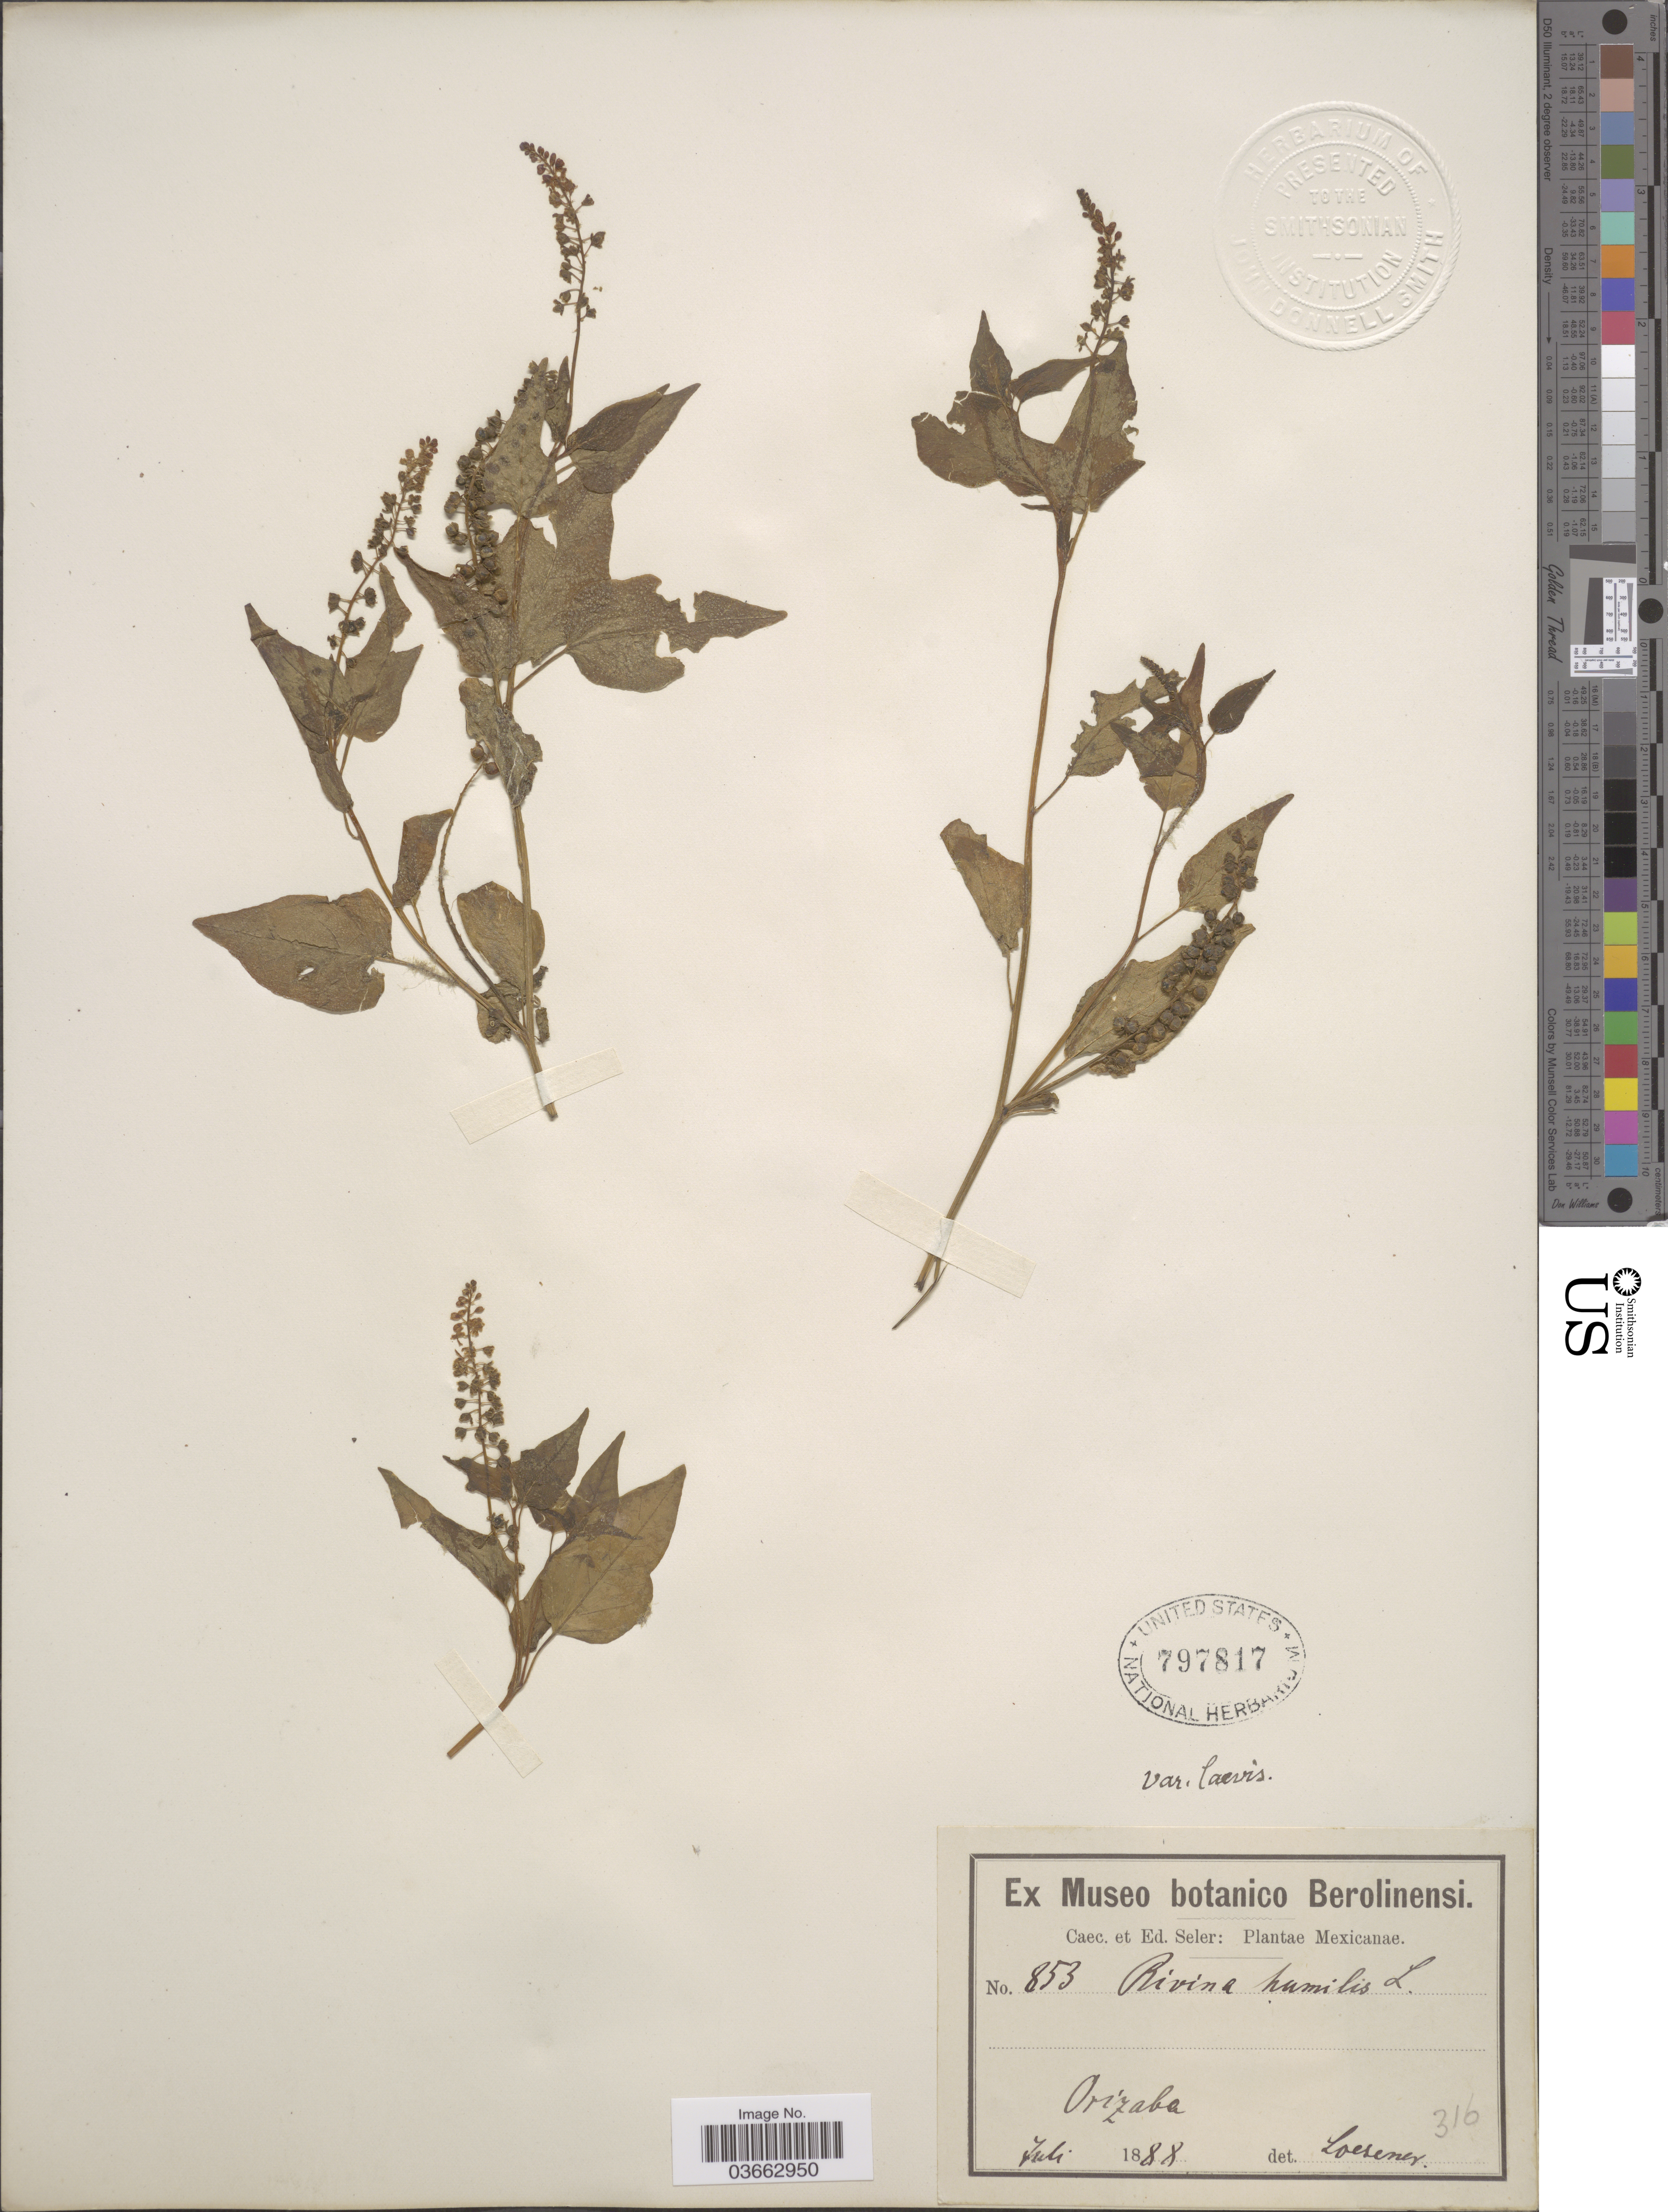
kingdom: Plantae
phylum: Tracheophyta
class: Magnoliopsida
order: Caryophyllales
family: Phytolaccaceae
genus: Rivina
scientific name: Rivina humilis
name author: L.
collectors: ex Caec. et Ed Seler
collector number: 853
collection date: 1888-07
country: Mexico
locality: Orizaba.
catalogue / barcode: US 797817